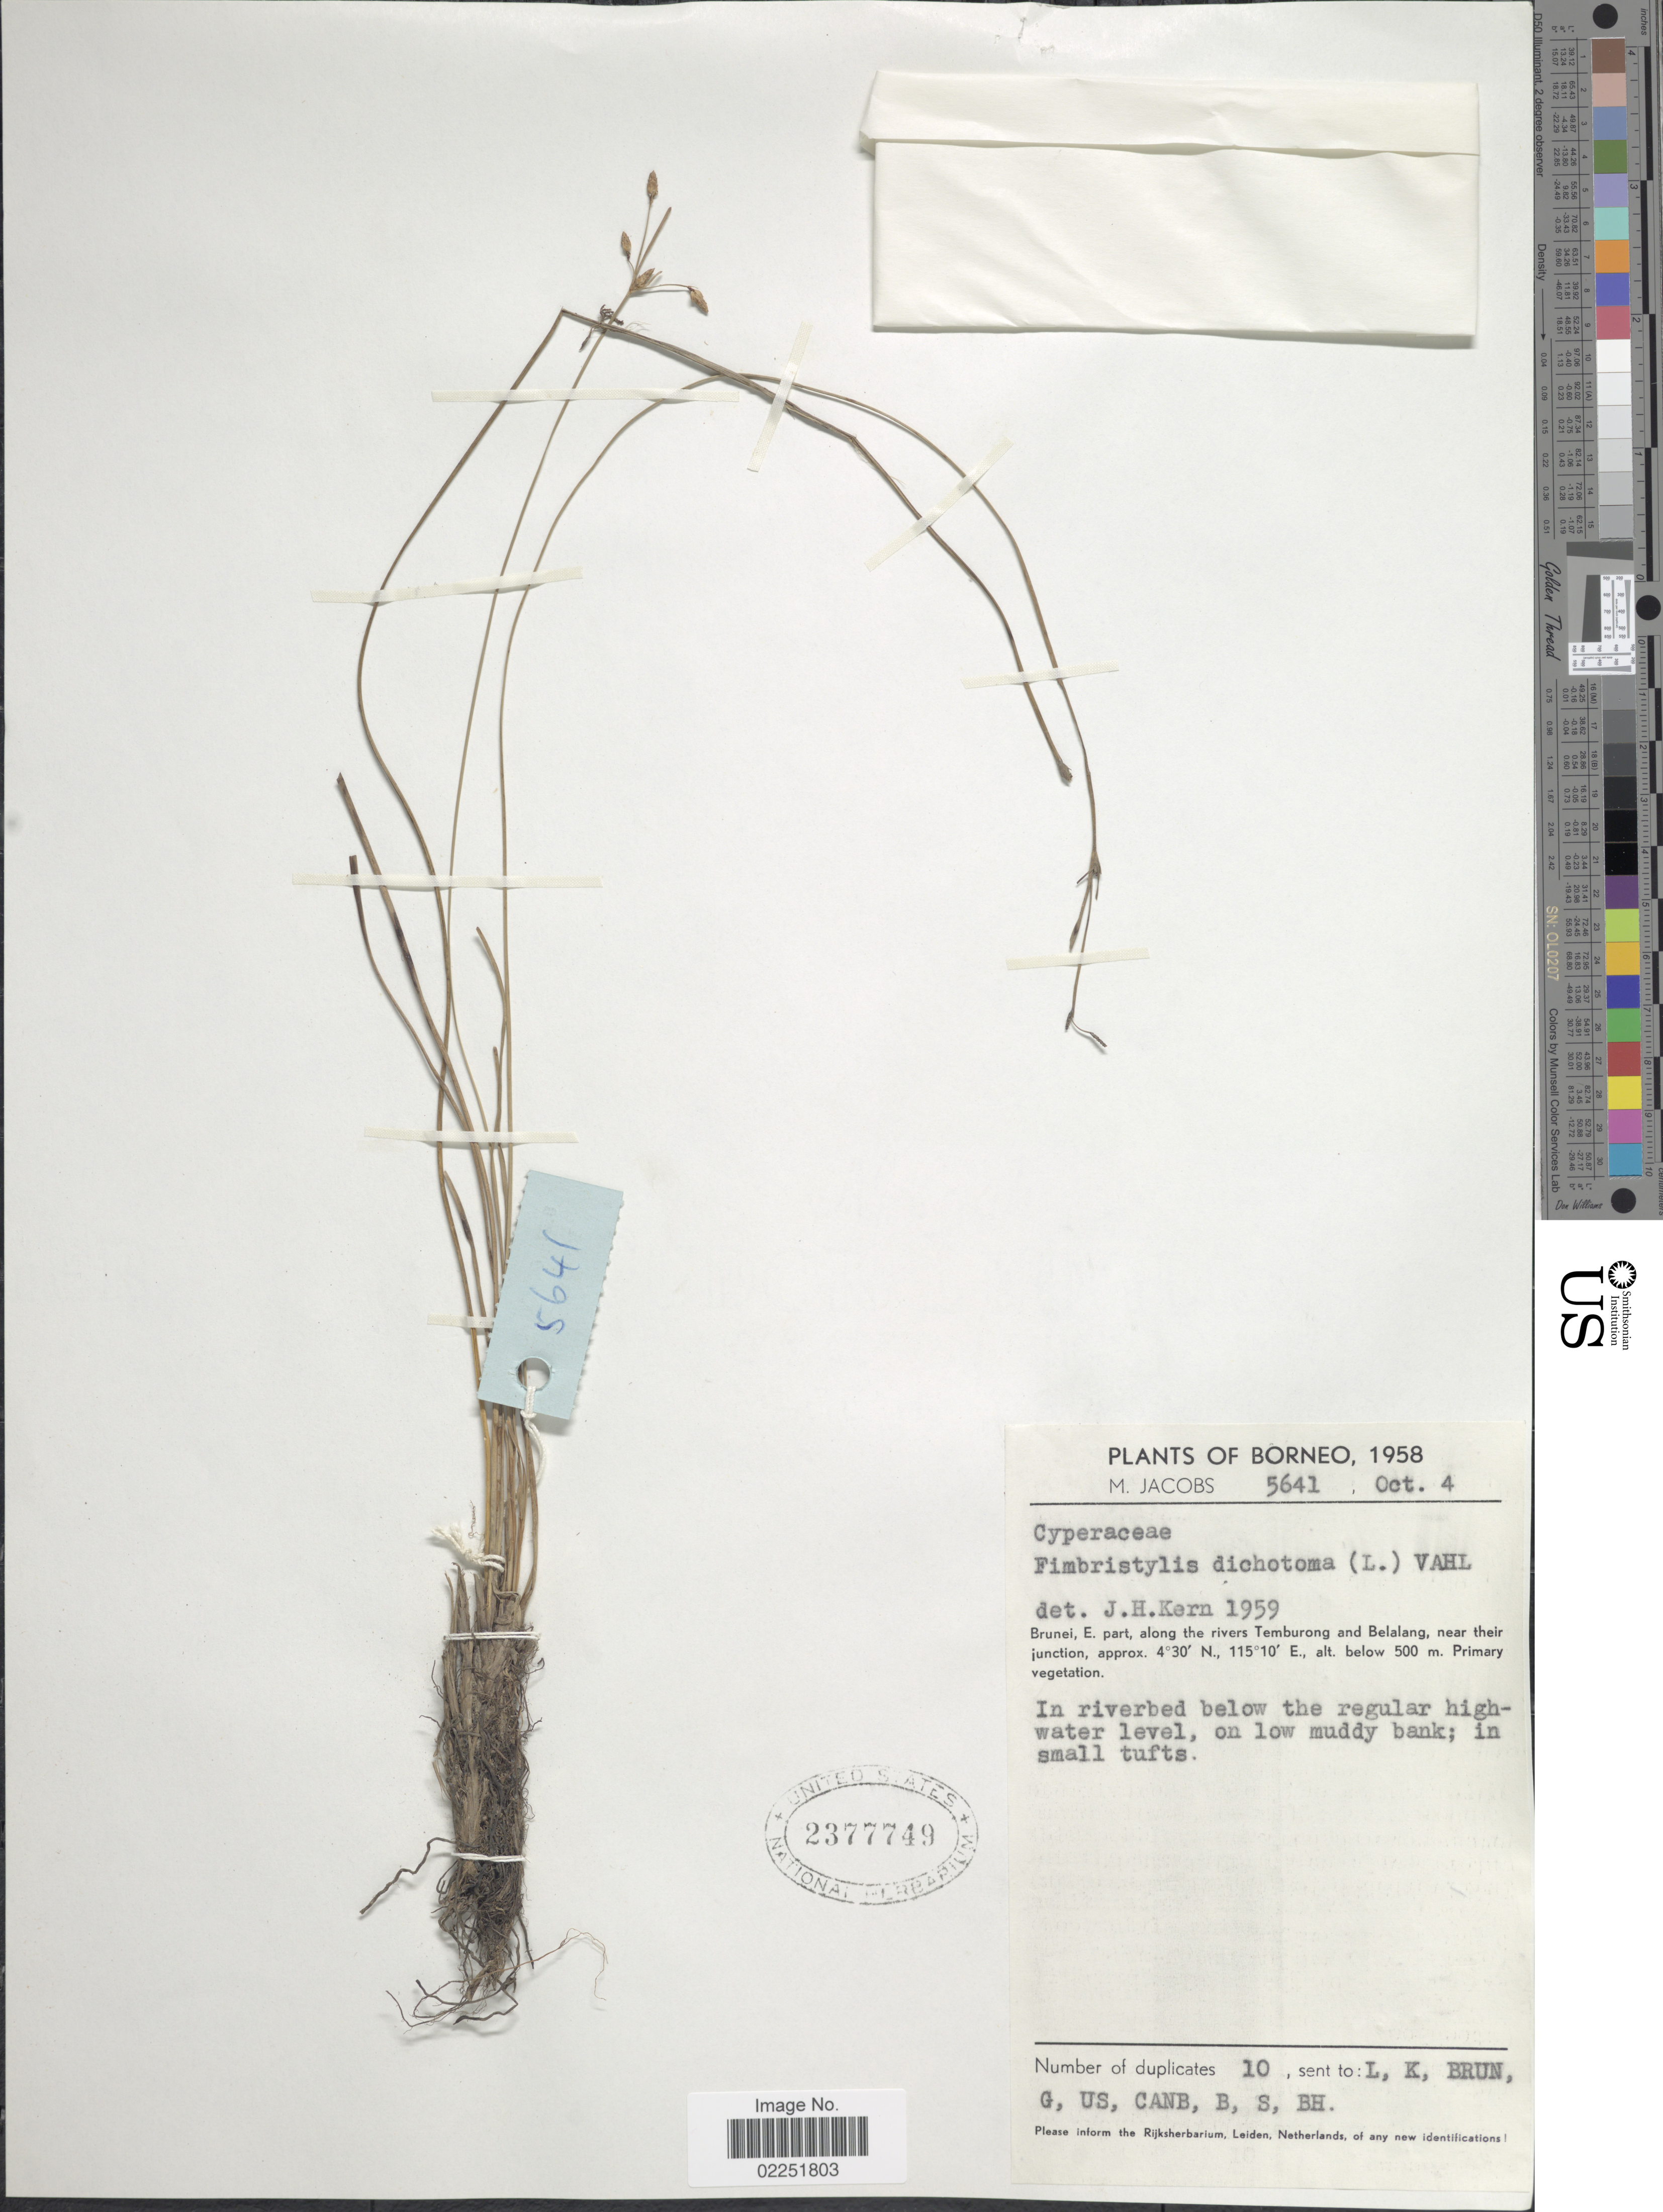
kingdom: Plantae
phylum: Tracheophyta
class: Liliopsida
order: Poales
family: Cyperaceae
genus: Fimbristylis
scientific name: Fimbristylis dichotoma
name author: (L.) Vahl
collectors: M. Jacobs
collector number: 5641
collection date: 1958-10-04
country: Brunei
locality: Borneo. Brunei, E. part, along the rivers Temburong and Belalang, near their junction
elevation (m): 500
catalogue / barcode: US 2377749